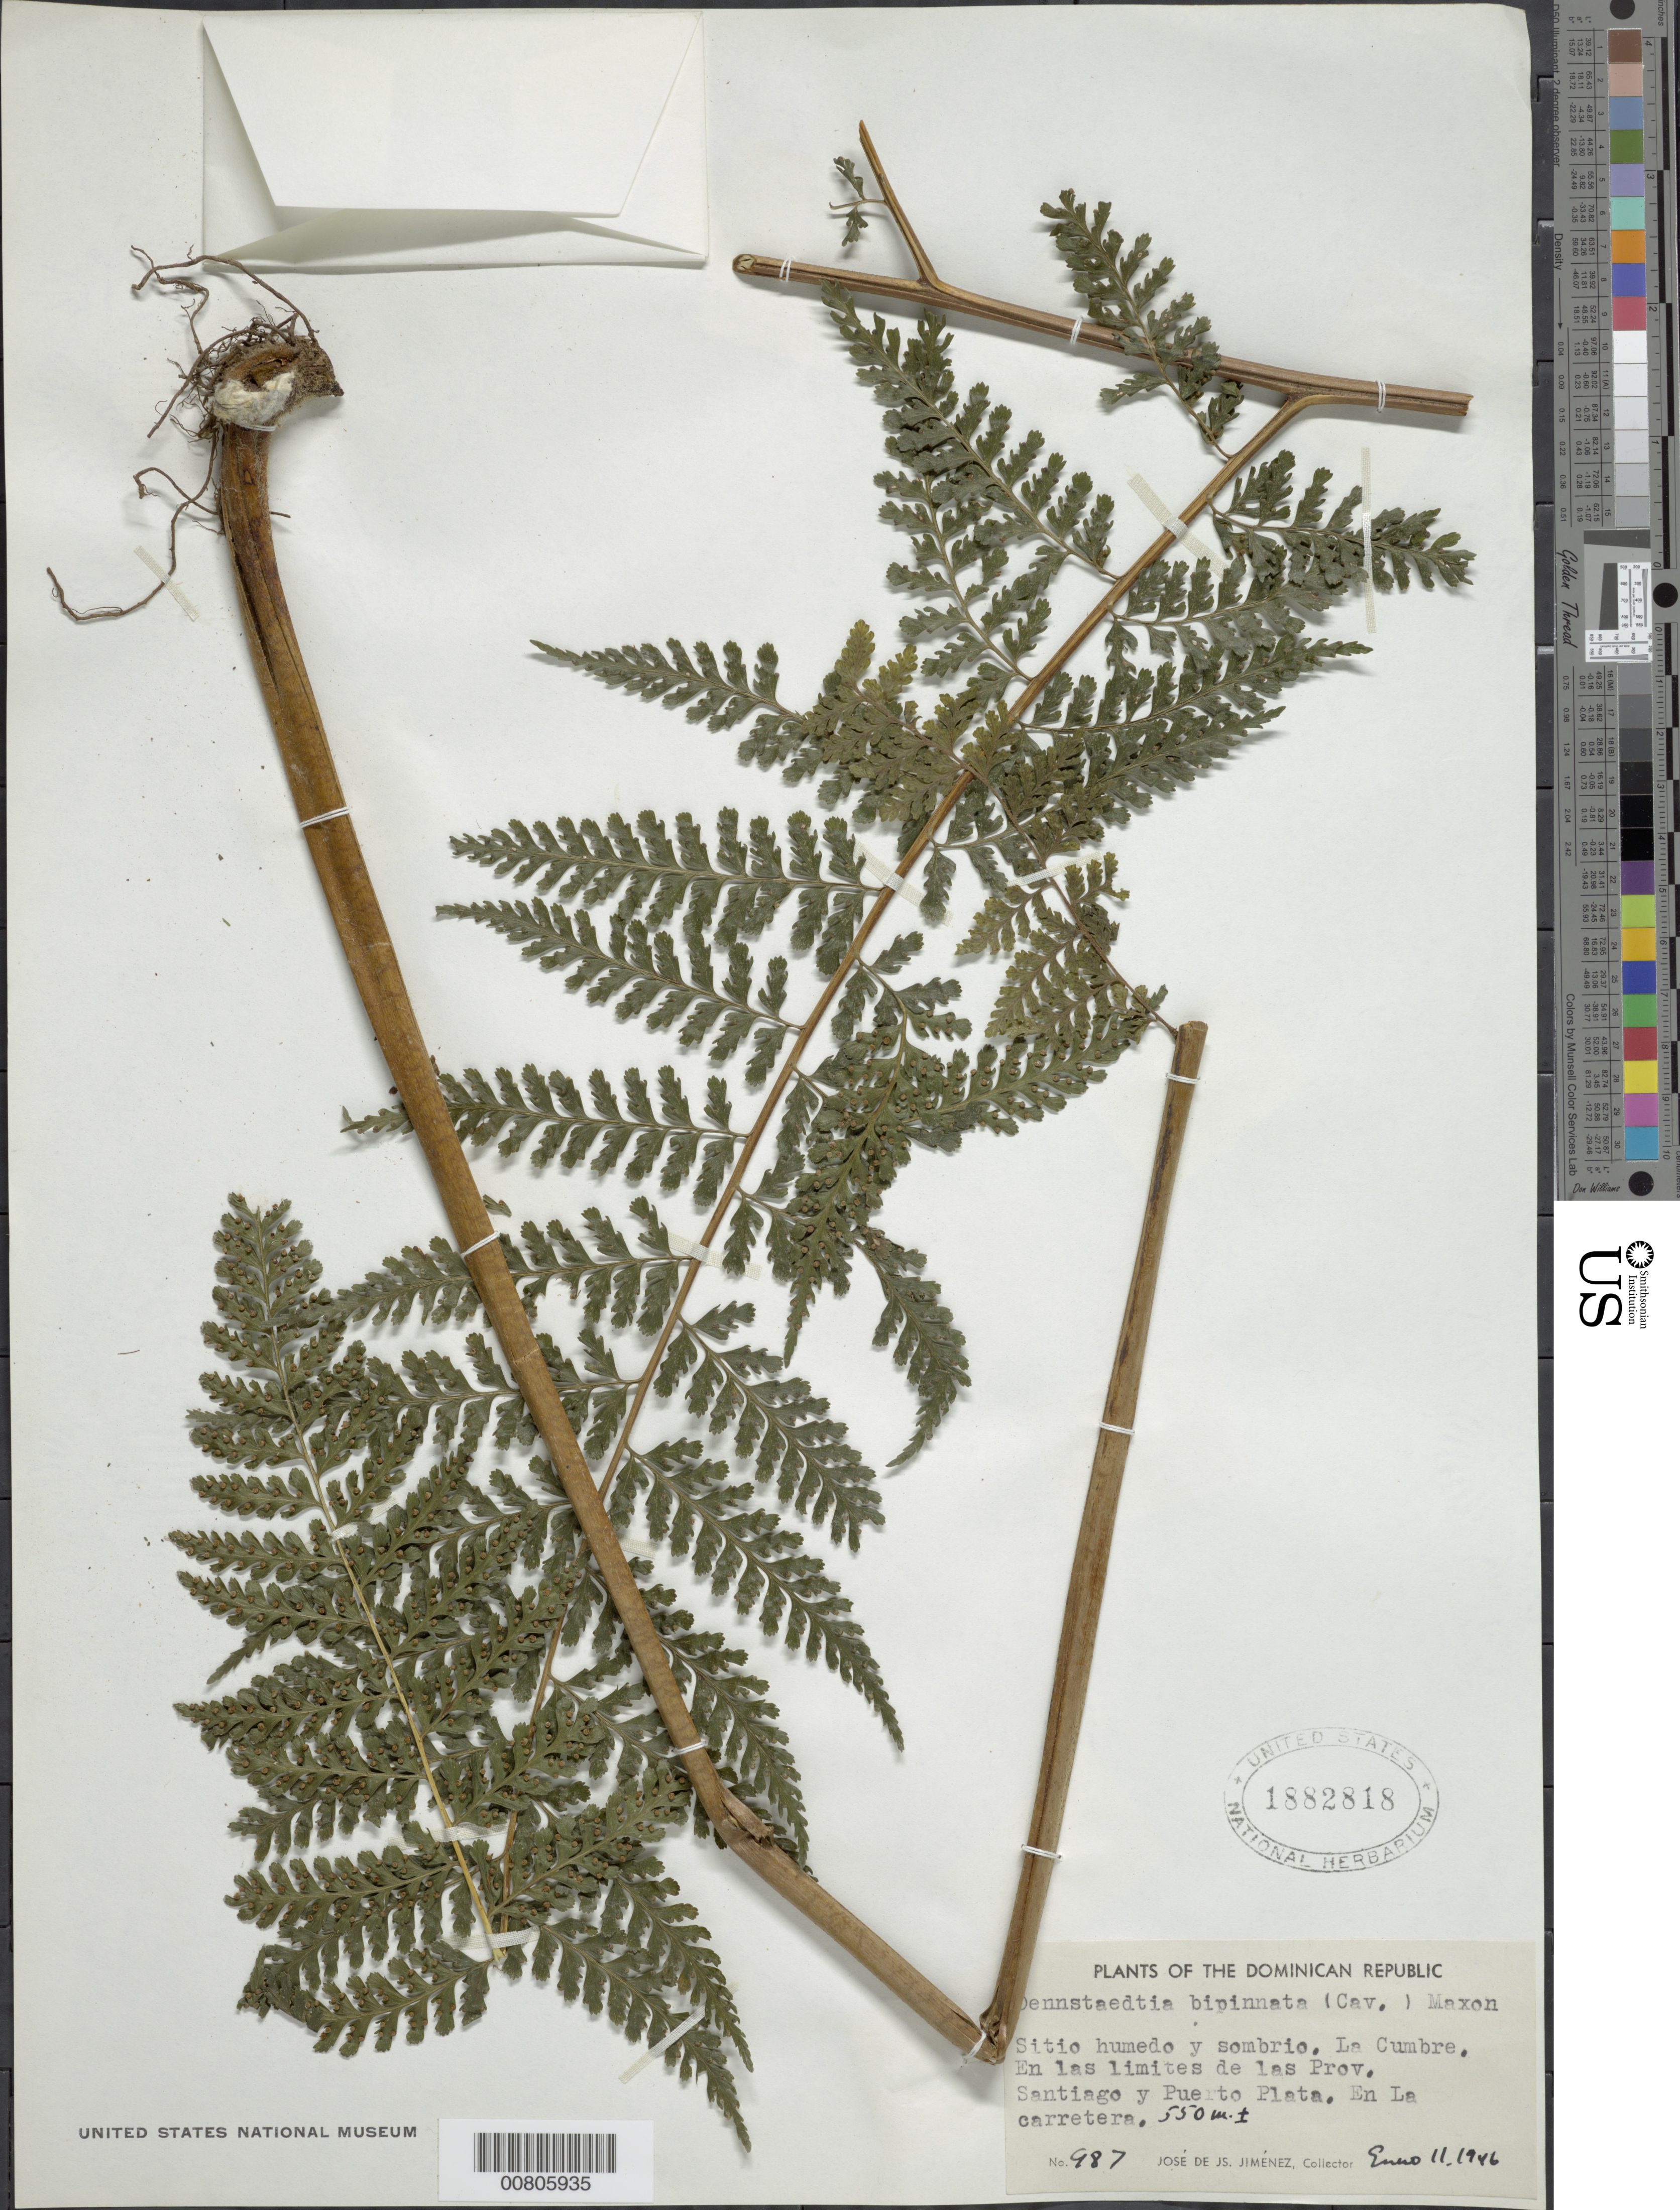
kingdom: Plantae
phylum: Tracheophyta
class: Polypodiopsida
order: Polypodiales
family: Dennstaedtiaceae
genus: Dennstaedtia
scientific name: Dennstaedtia bipinnata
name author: (Cav.) Maxon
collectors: J. J. Jiménez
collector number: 987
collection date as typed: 11 Jan 1946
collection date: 1946-01-11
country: Dominican Republic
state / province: Santiago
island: Hispaniola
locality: La Cumbre, en las limites de las Prov. Santiago y Puerto Plata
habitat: Sitio humedo y sombrio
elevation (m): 550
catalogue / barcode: US 1882818